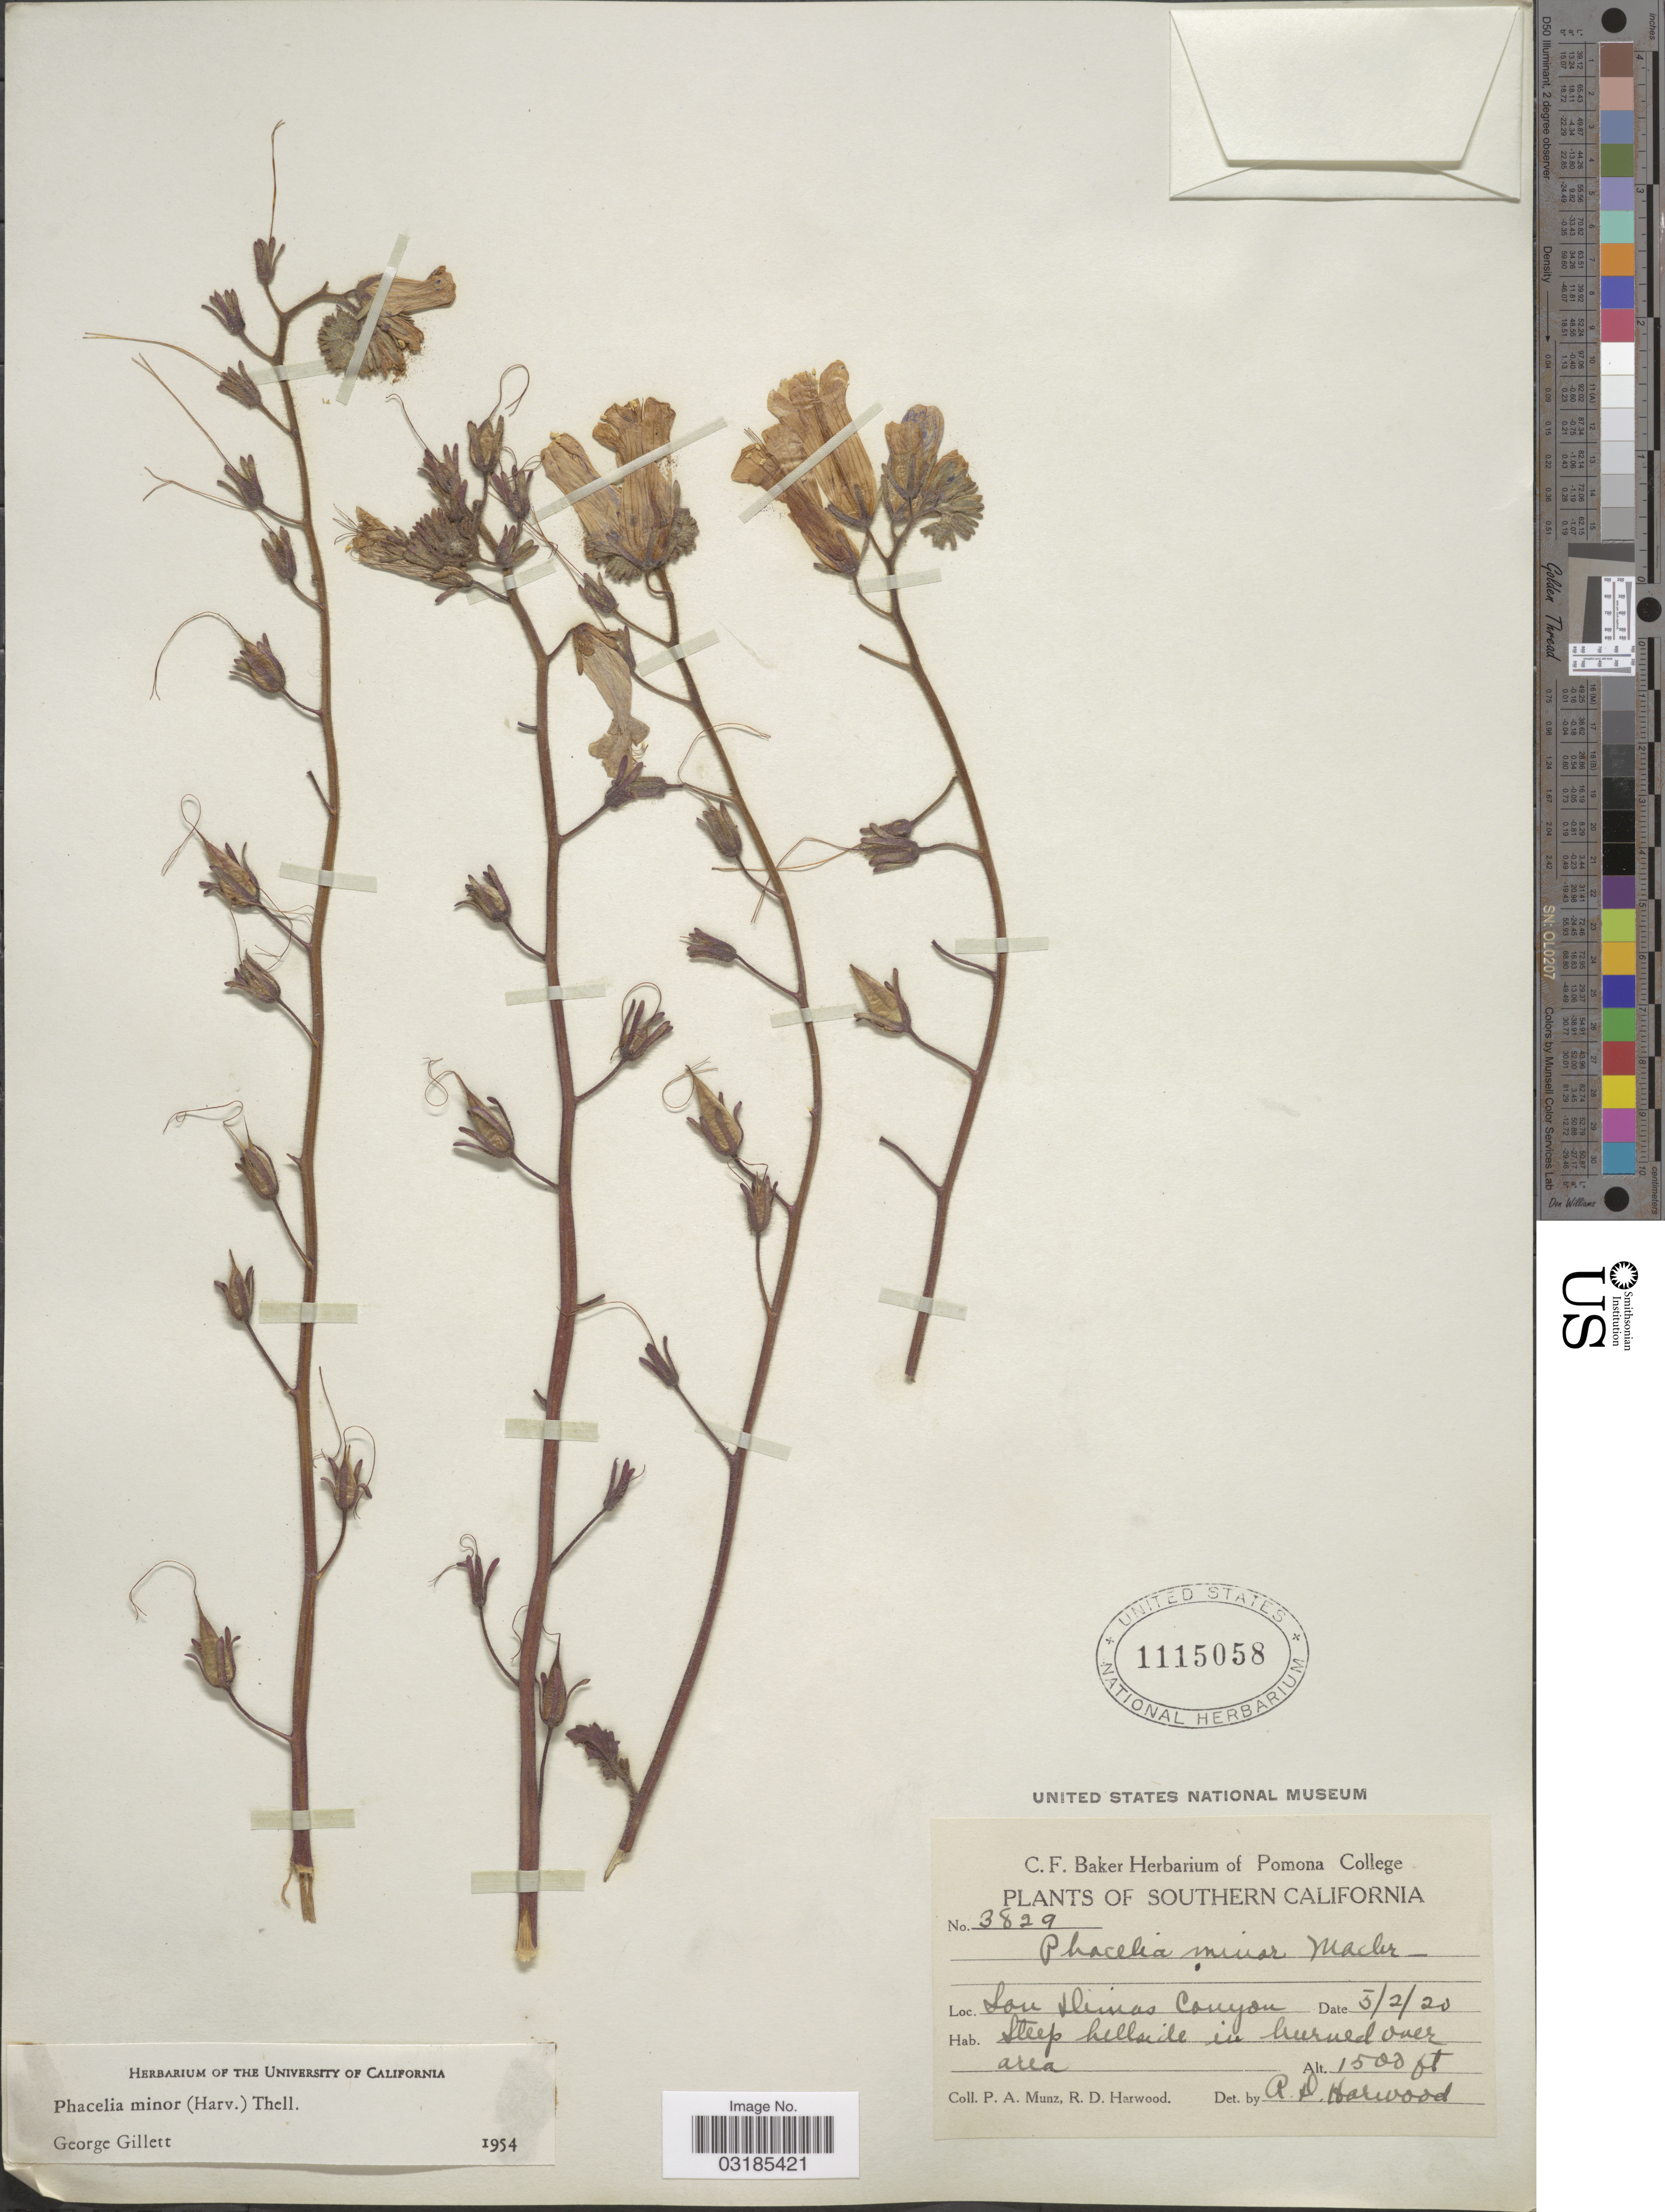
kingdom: Plantae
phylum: Tracheophyta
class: Magnoliopsida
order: Boraginales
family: Hydrophyllaceae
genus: Phacelia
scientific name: Phacelia minor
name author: (Harv.) Thell.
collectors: P. A. Munz & R. Harwood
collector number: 3829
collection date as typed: Transcribed d/m/y: 2/5/20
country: United States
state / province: California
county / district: Los Angeles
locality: Southern California. San Dimas Canyon.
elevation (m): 457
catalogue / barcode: US 1115058